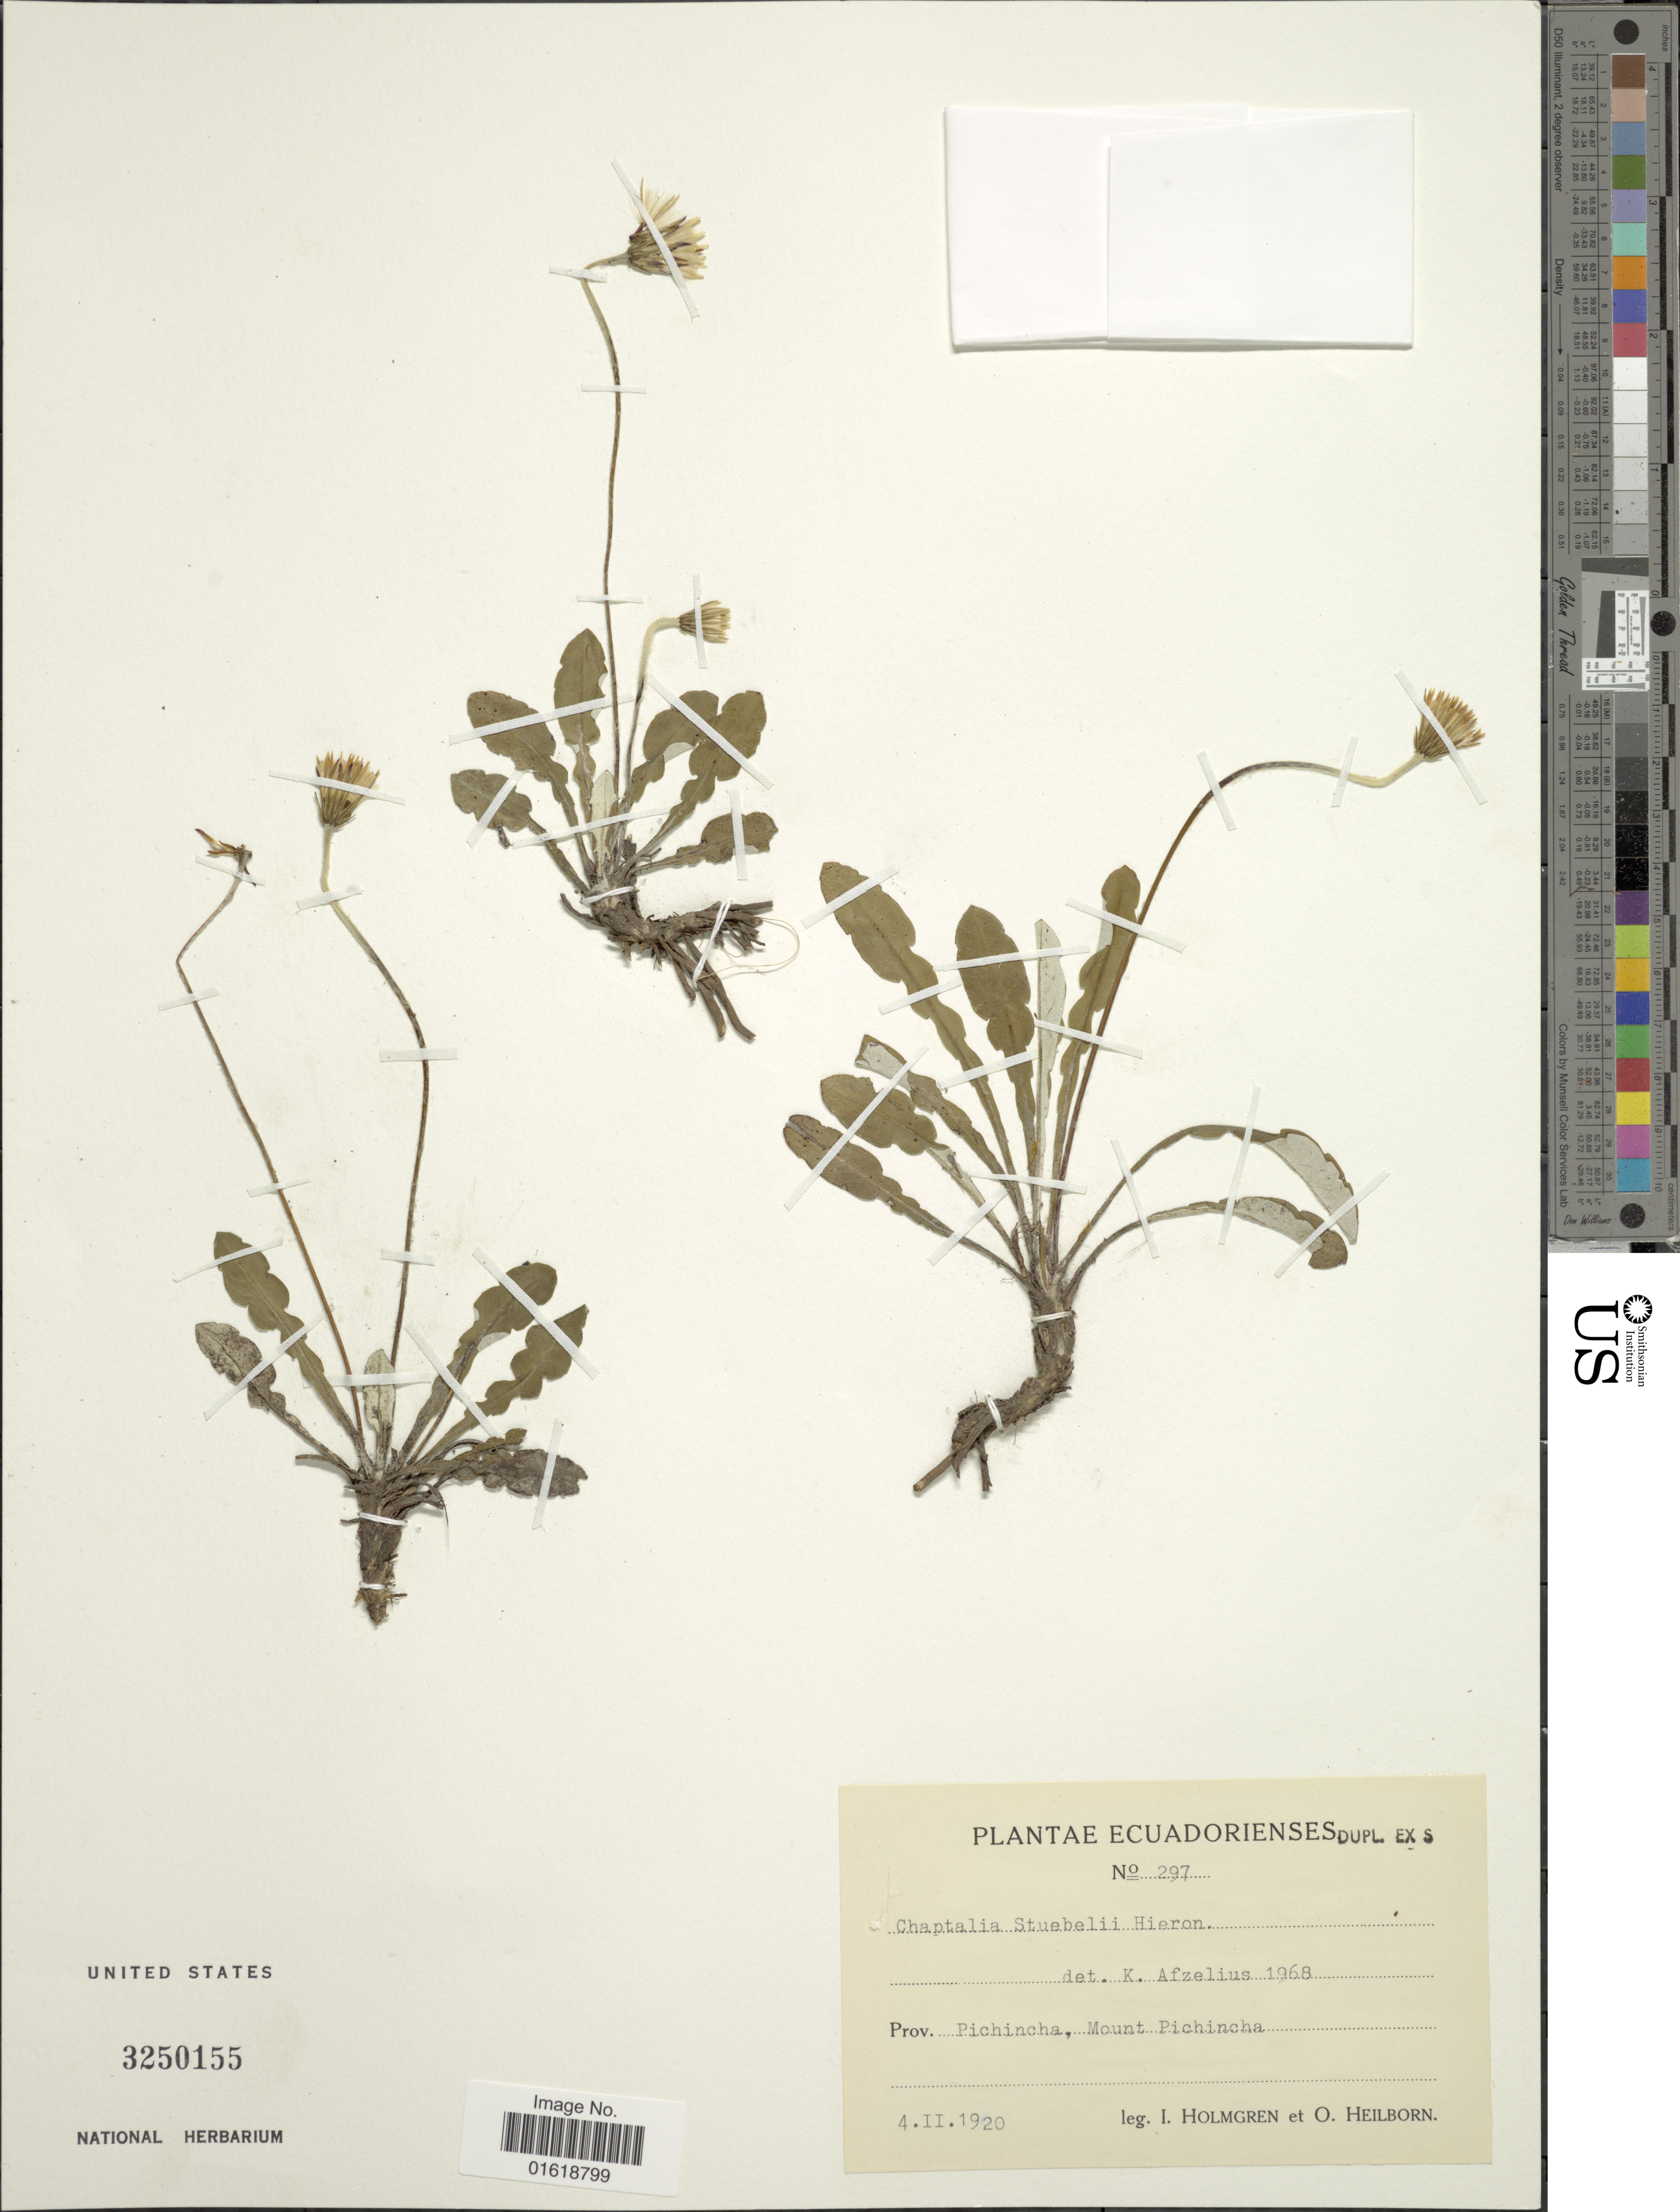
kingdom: Plantae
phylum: Tracheophyta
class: Magnoliopsida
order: Asterales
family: Asteraceae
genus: Chaptalia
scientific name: Chaptalia stuebelii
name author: Hieron.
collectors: I. Holmgren & O. Heilborn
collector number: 297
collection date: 1920-02-04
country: Ecuador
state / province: Pichincha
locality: Prov. Pichincha, Mount Pichincha.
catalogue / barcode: US 3250155